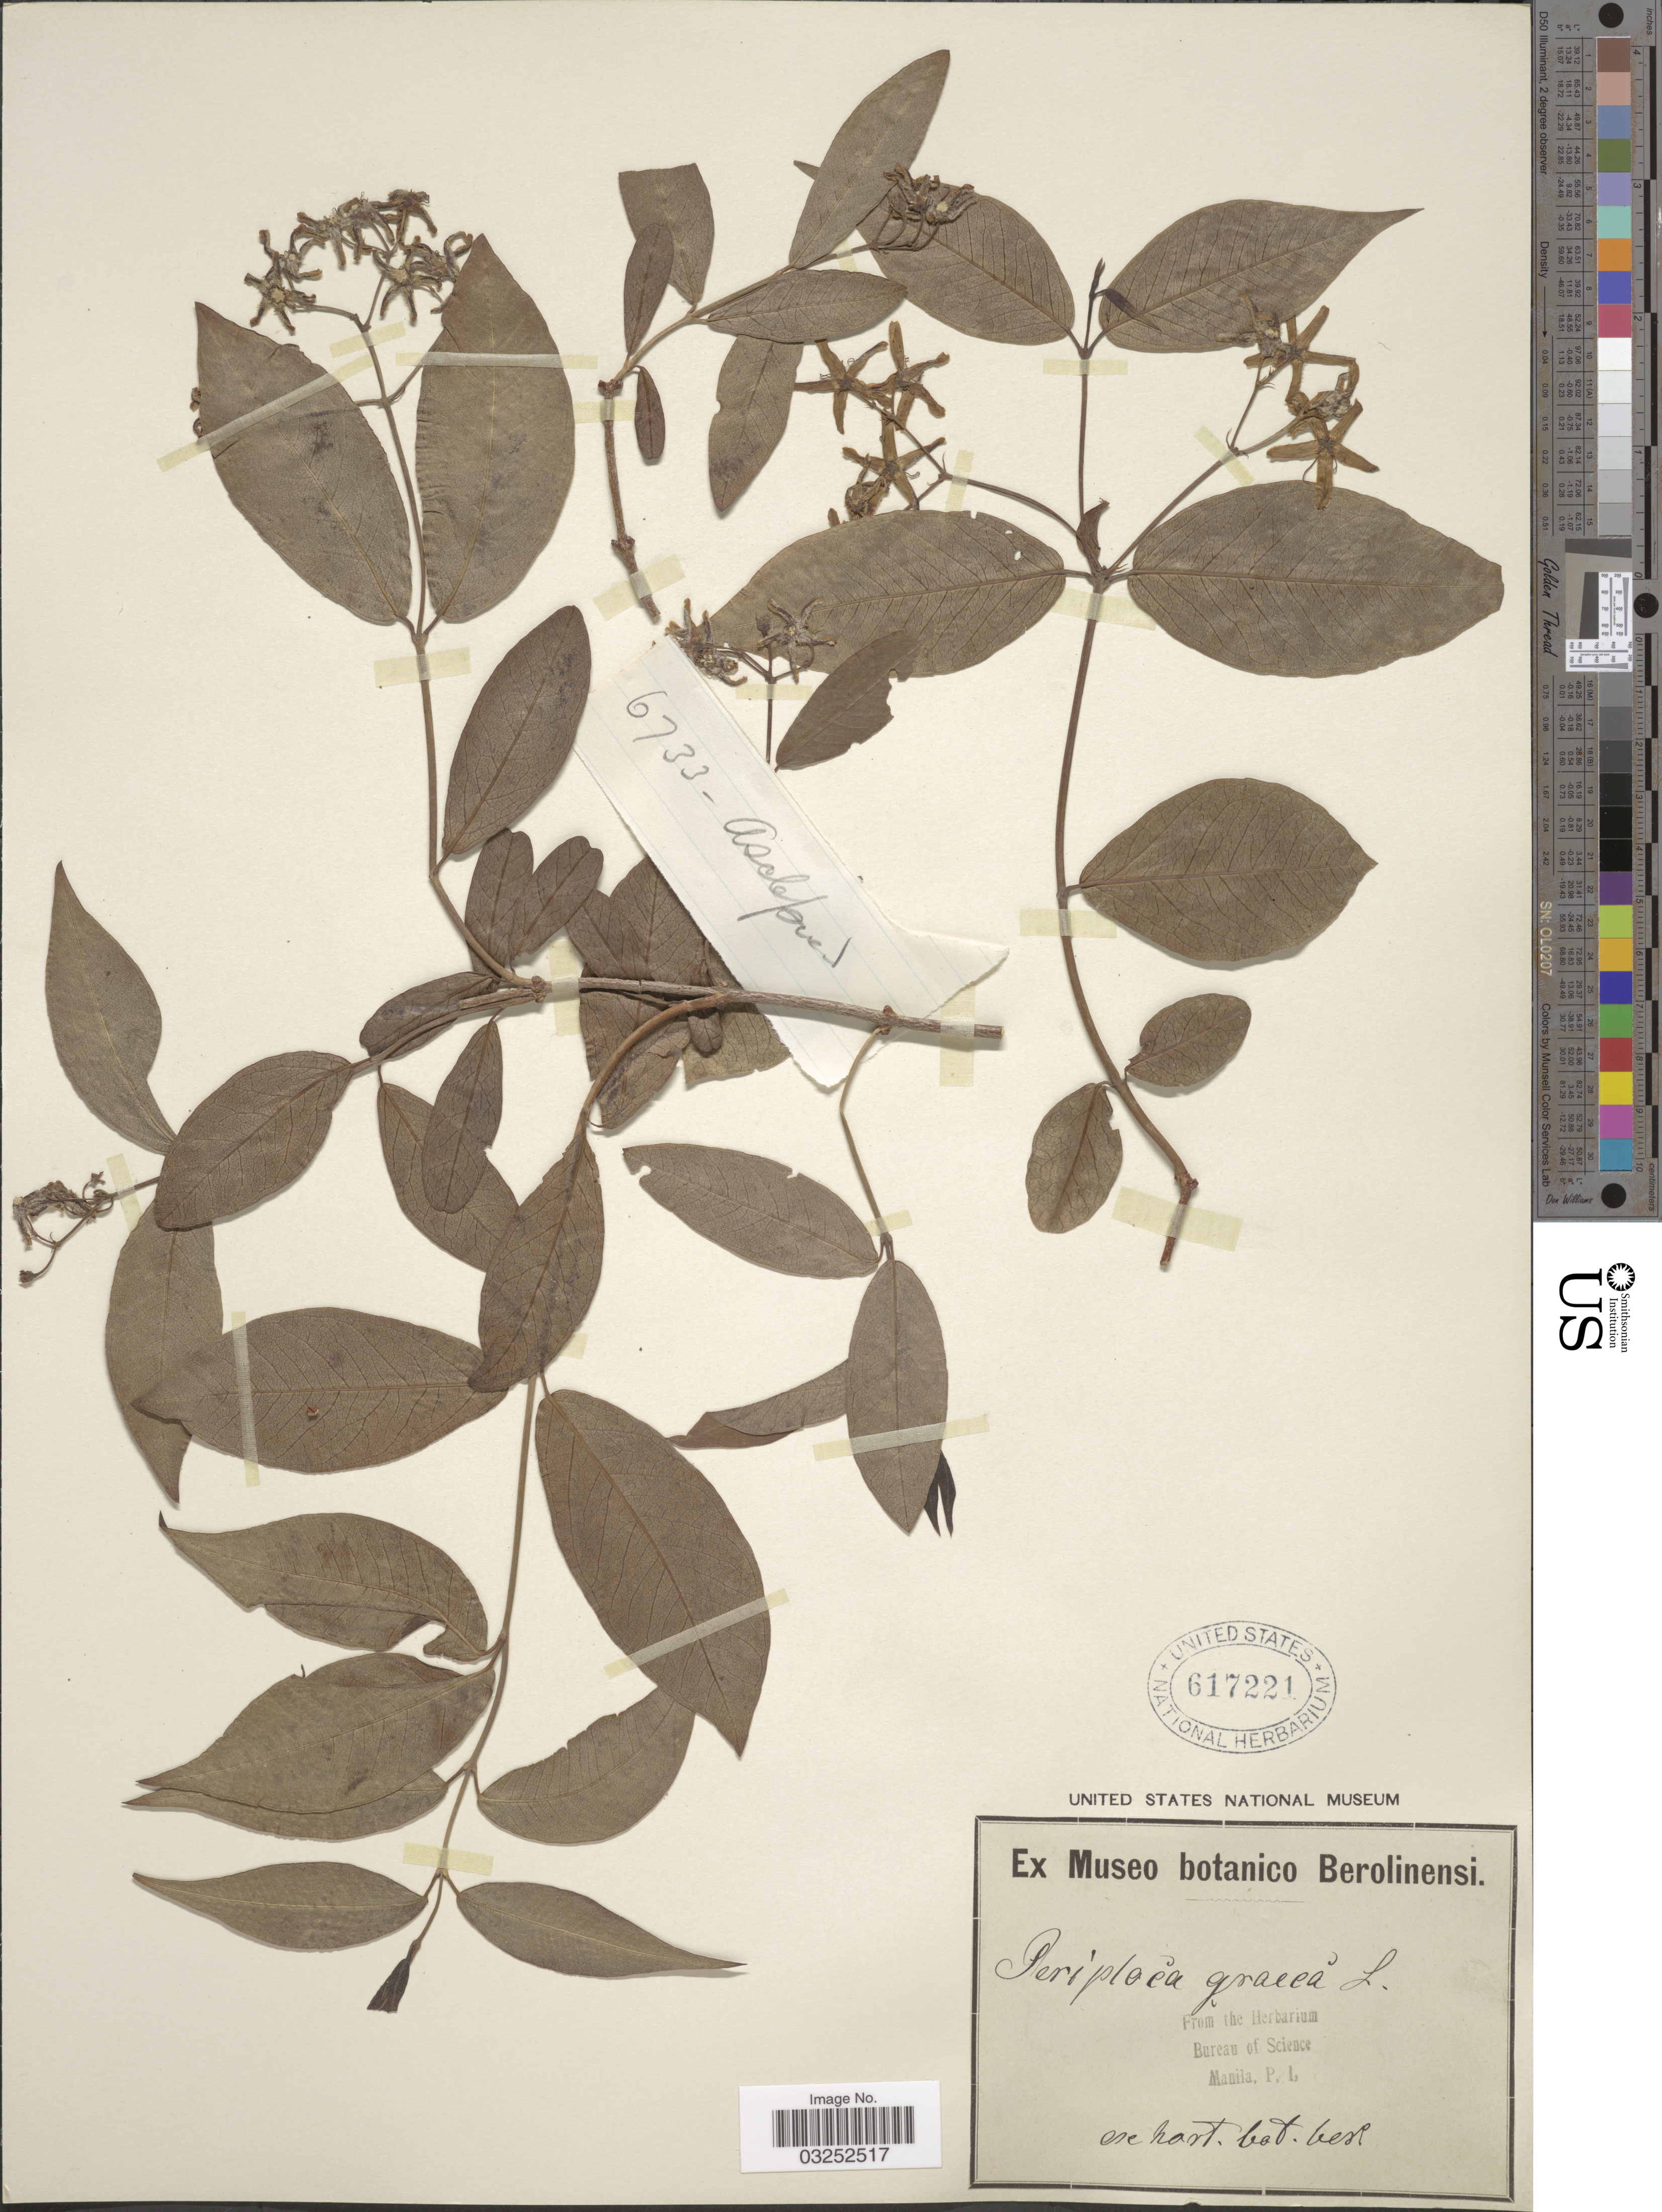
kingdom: Plantae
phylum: Tracheophyta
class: Magnoliopsida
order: Gentianales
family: Apocynaceae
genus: Periploca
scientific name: Periploca graeca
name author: L.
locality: Ex hort. bot. besl [interpreted].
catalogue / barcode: US 617221